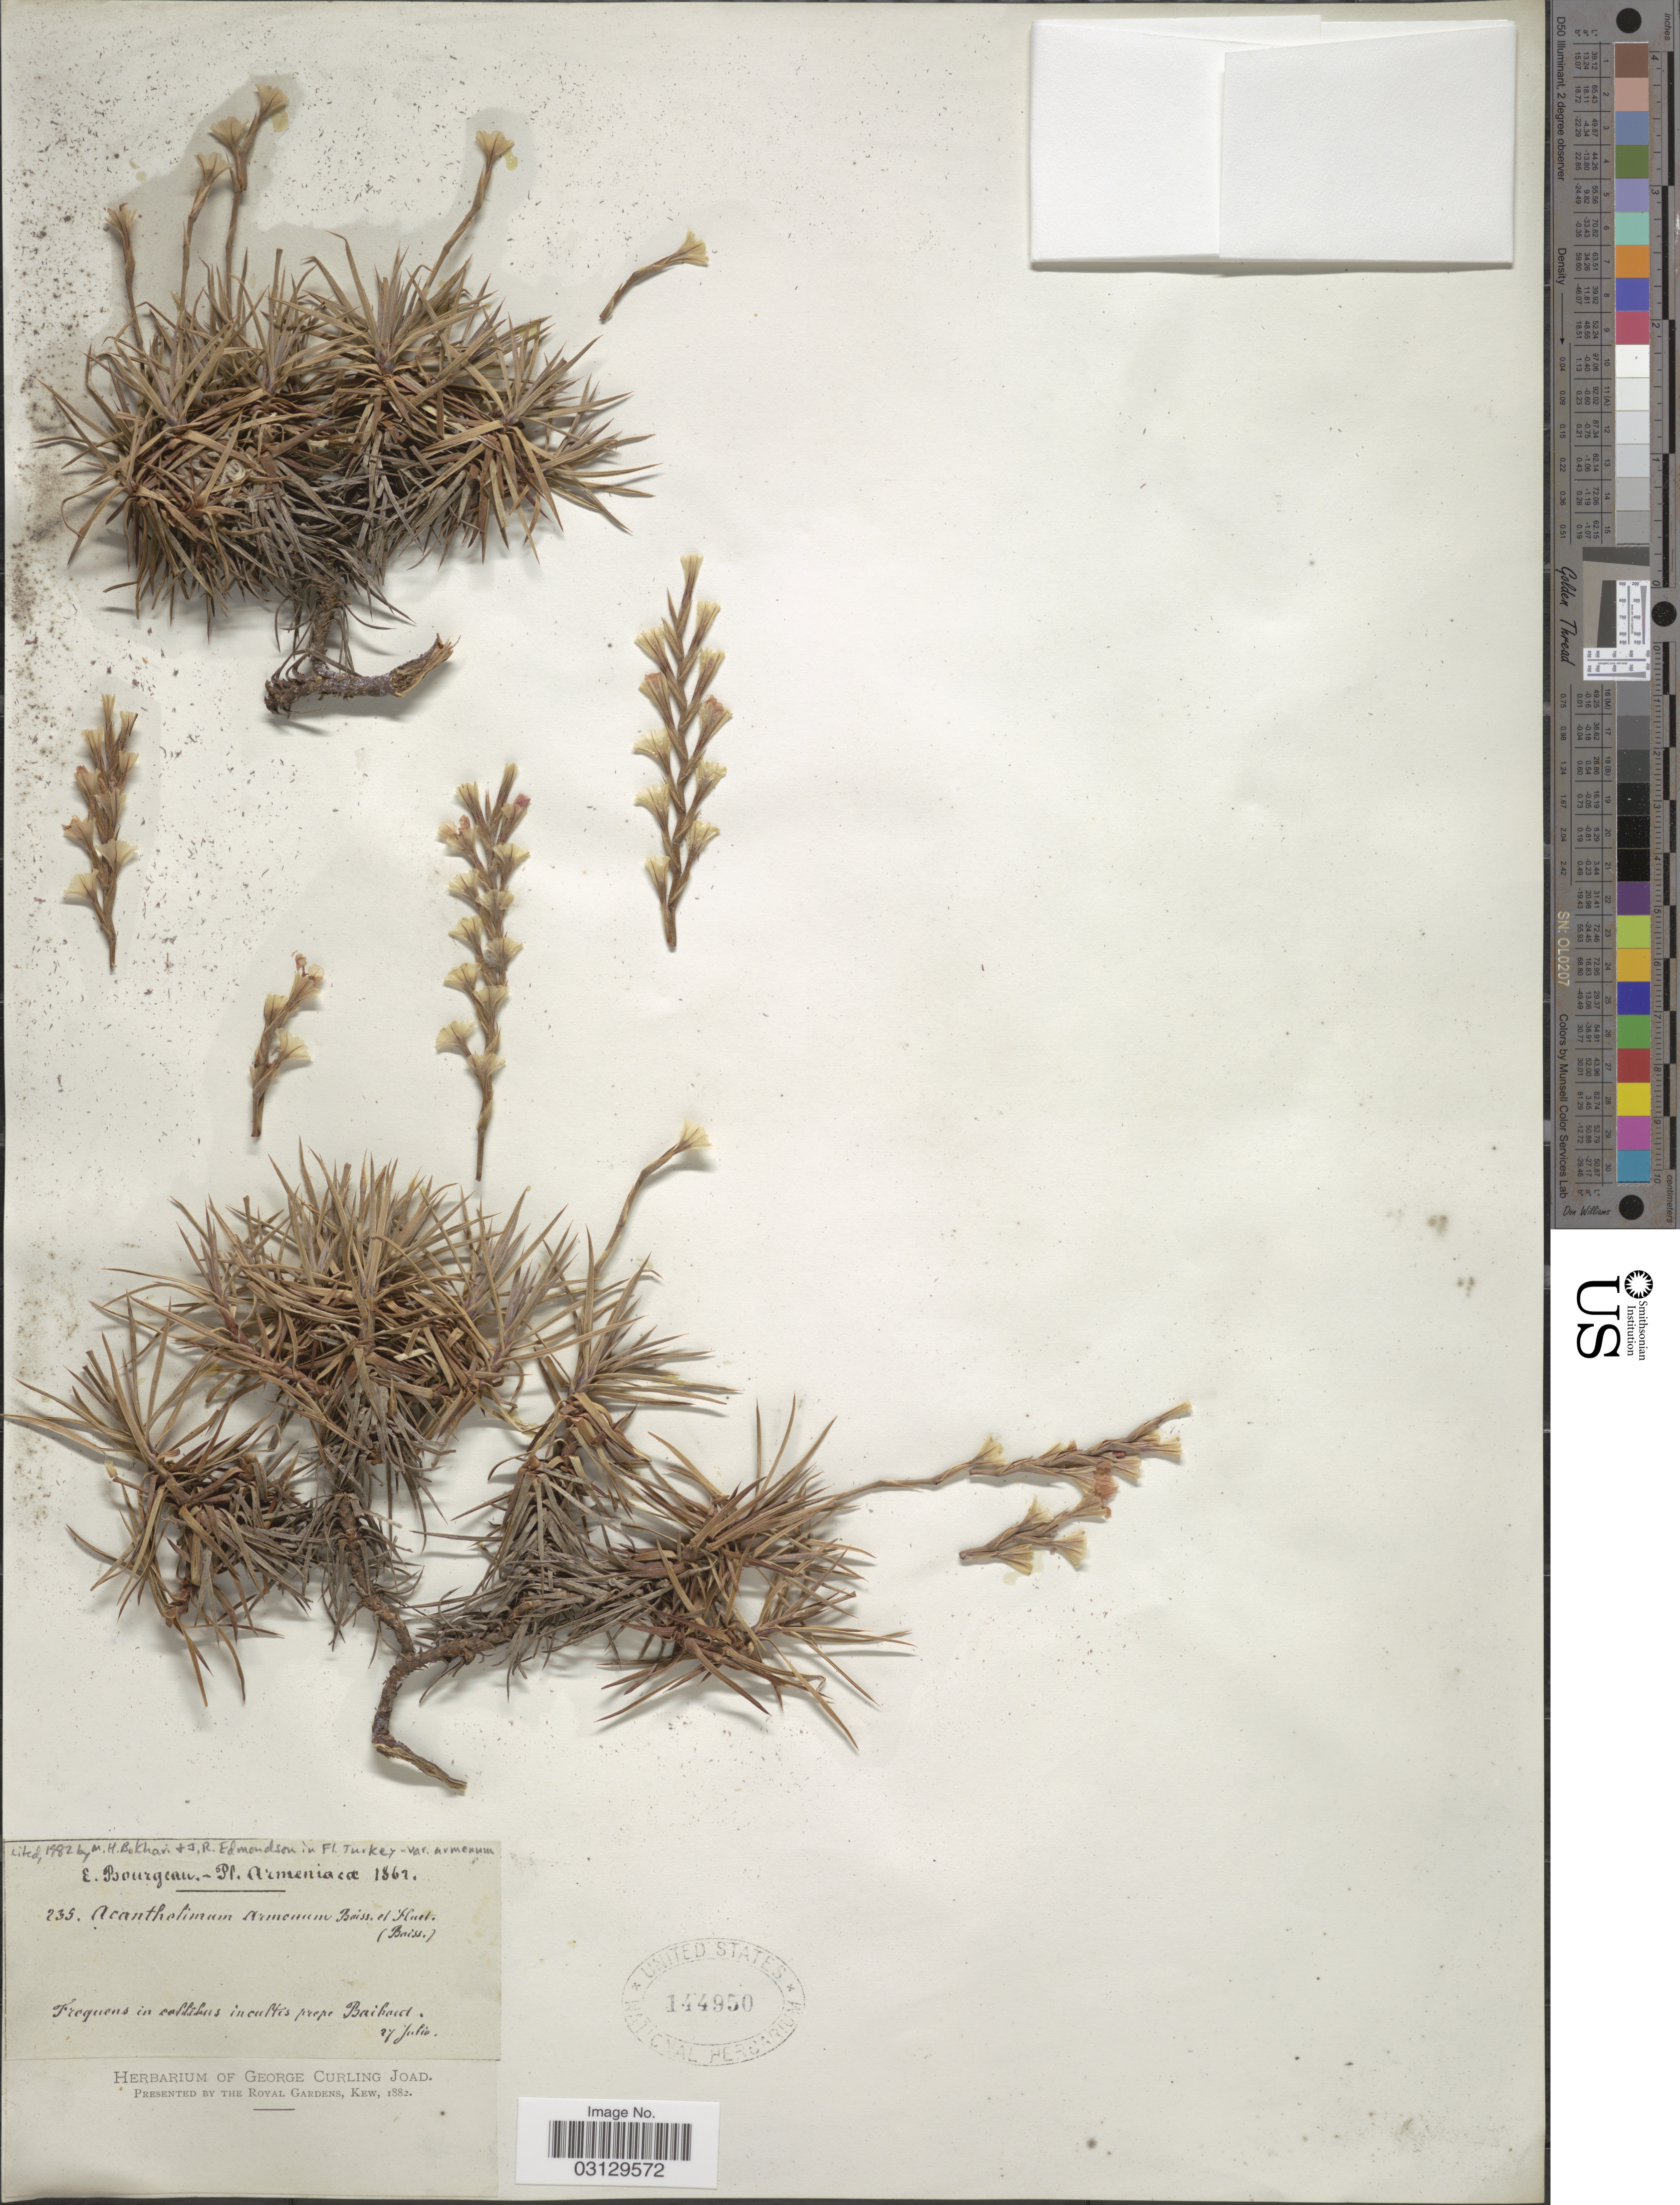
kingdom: Plantae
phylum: Tracheophyta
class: Magnoliopsida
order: Caryophyllales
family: Plumbaginaceae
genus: Acantholimon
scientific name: Acantholimon armenum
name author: Boiss. & A. Huet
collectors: E. Bourgeau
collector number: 235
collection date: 1867-07-27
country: Turkey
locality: Prope Baibout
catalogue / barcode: US 144950